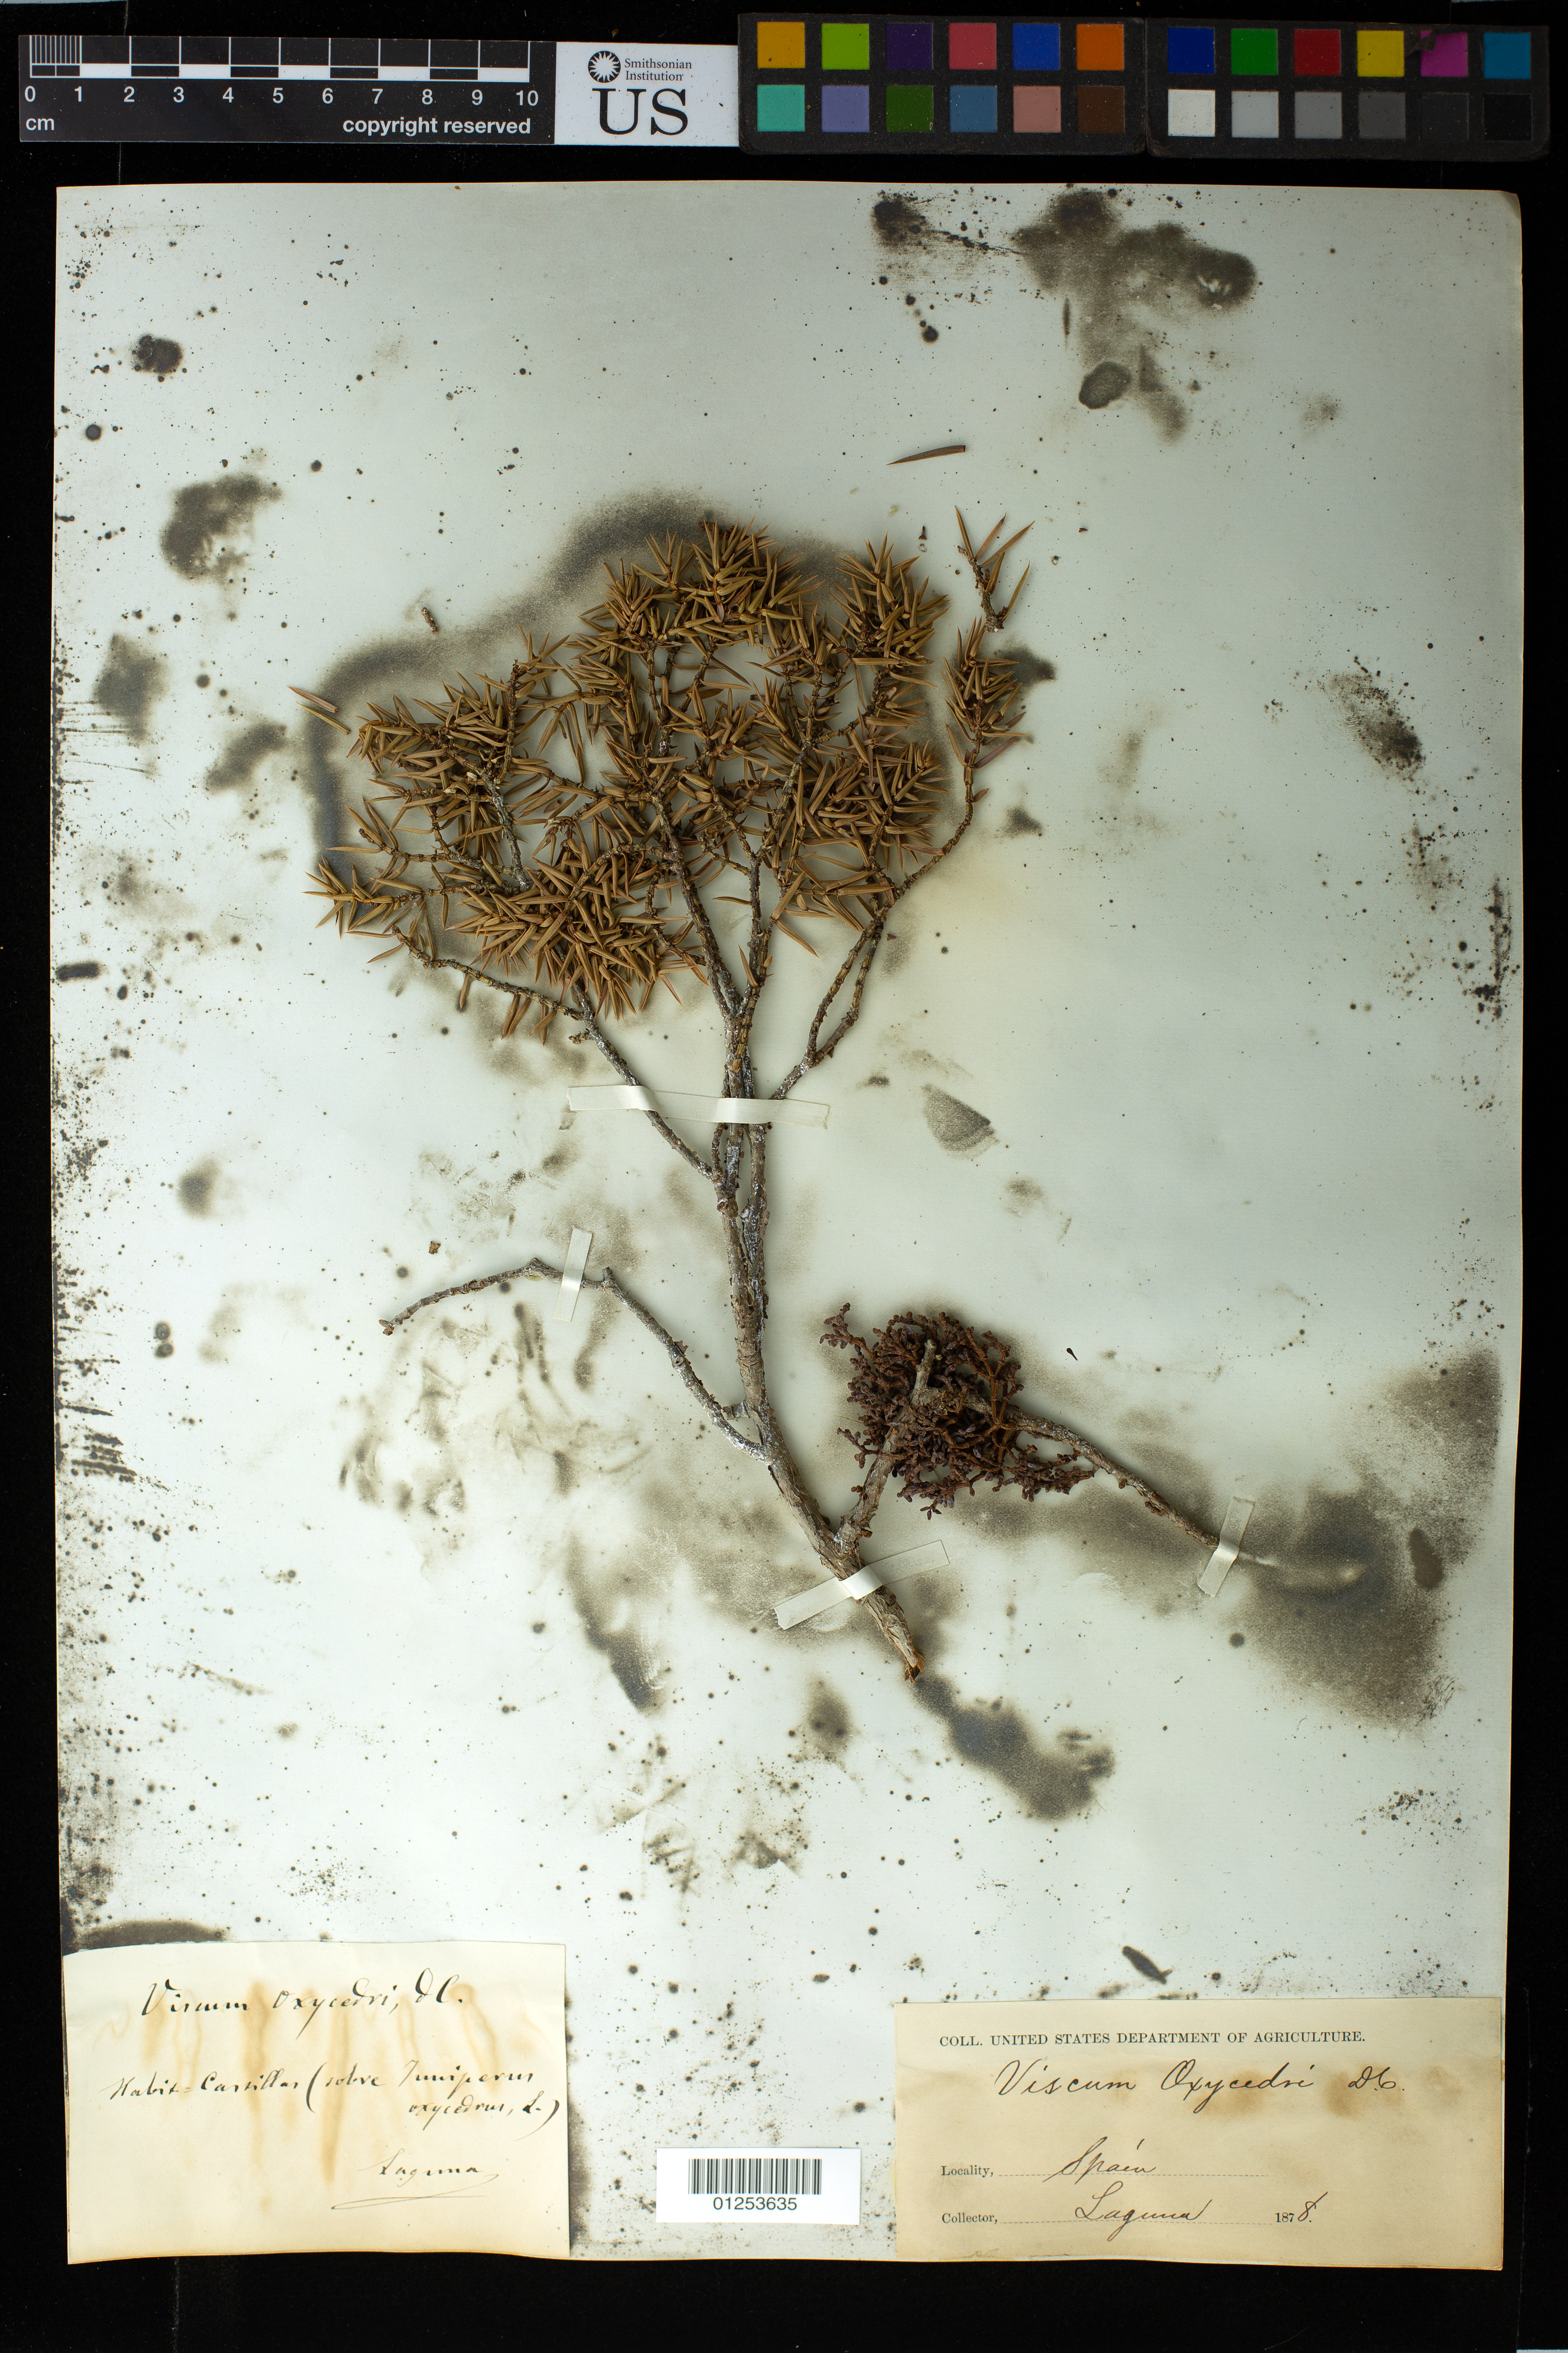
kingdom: Plantae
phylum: Tracheophyta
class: Magnoliopsida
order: Santalales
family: Viscaceae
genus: Arceuthobium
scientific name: Arceuthobium oxycedri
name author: (DC.) M. Bieb.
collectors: -. Laguna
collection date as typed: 1878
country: Spain